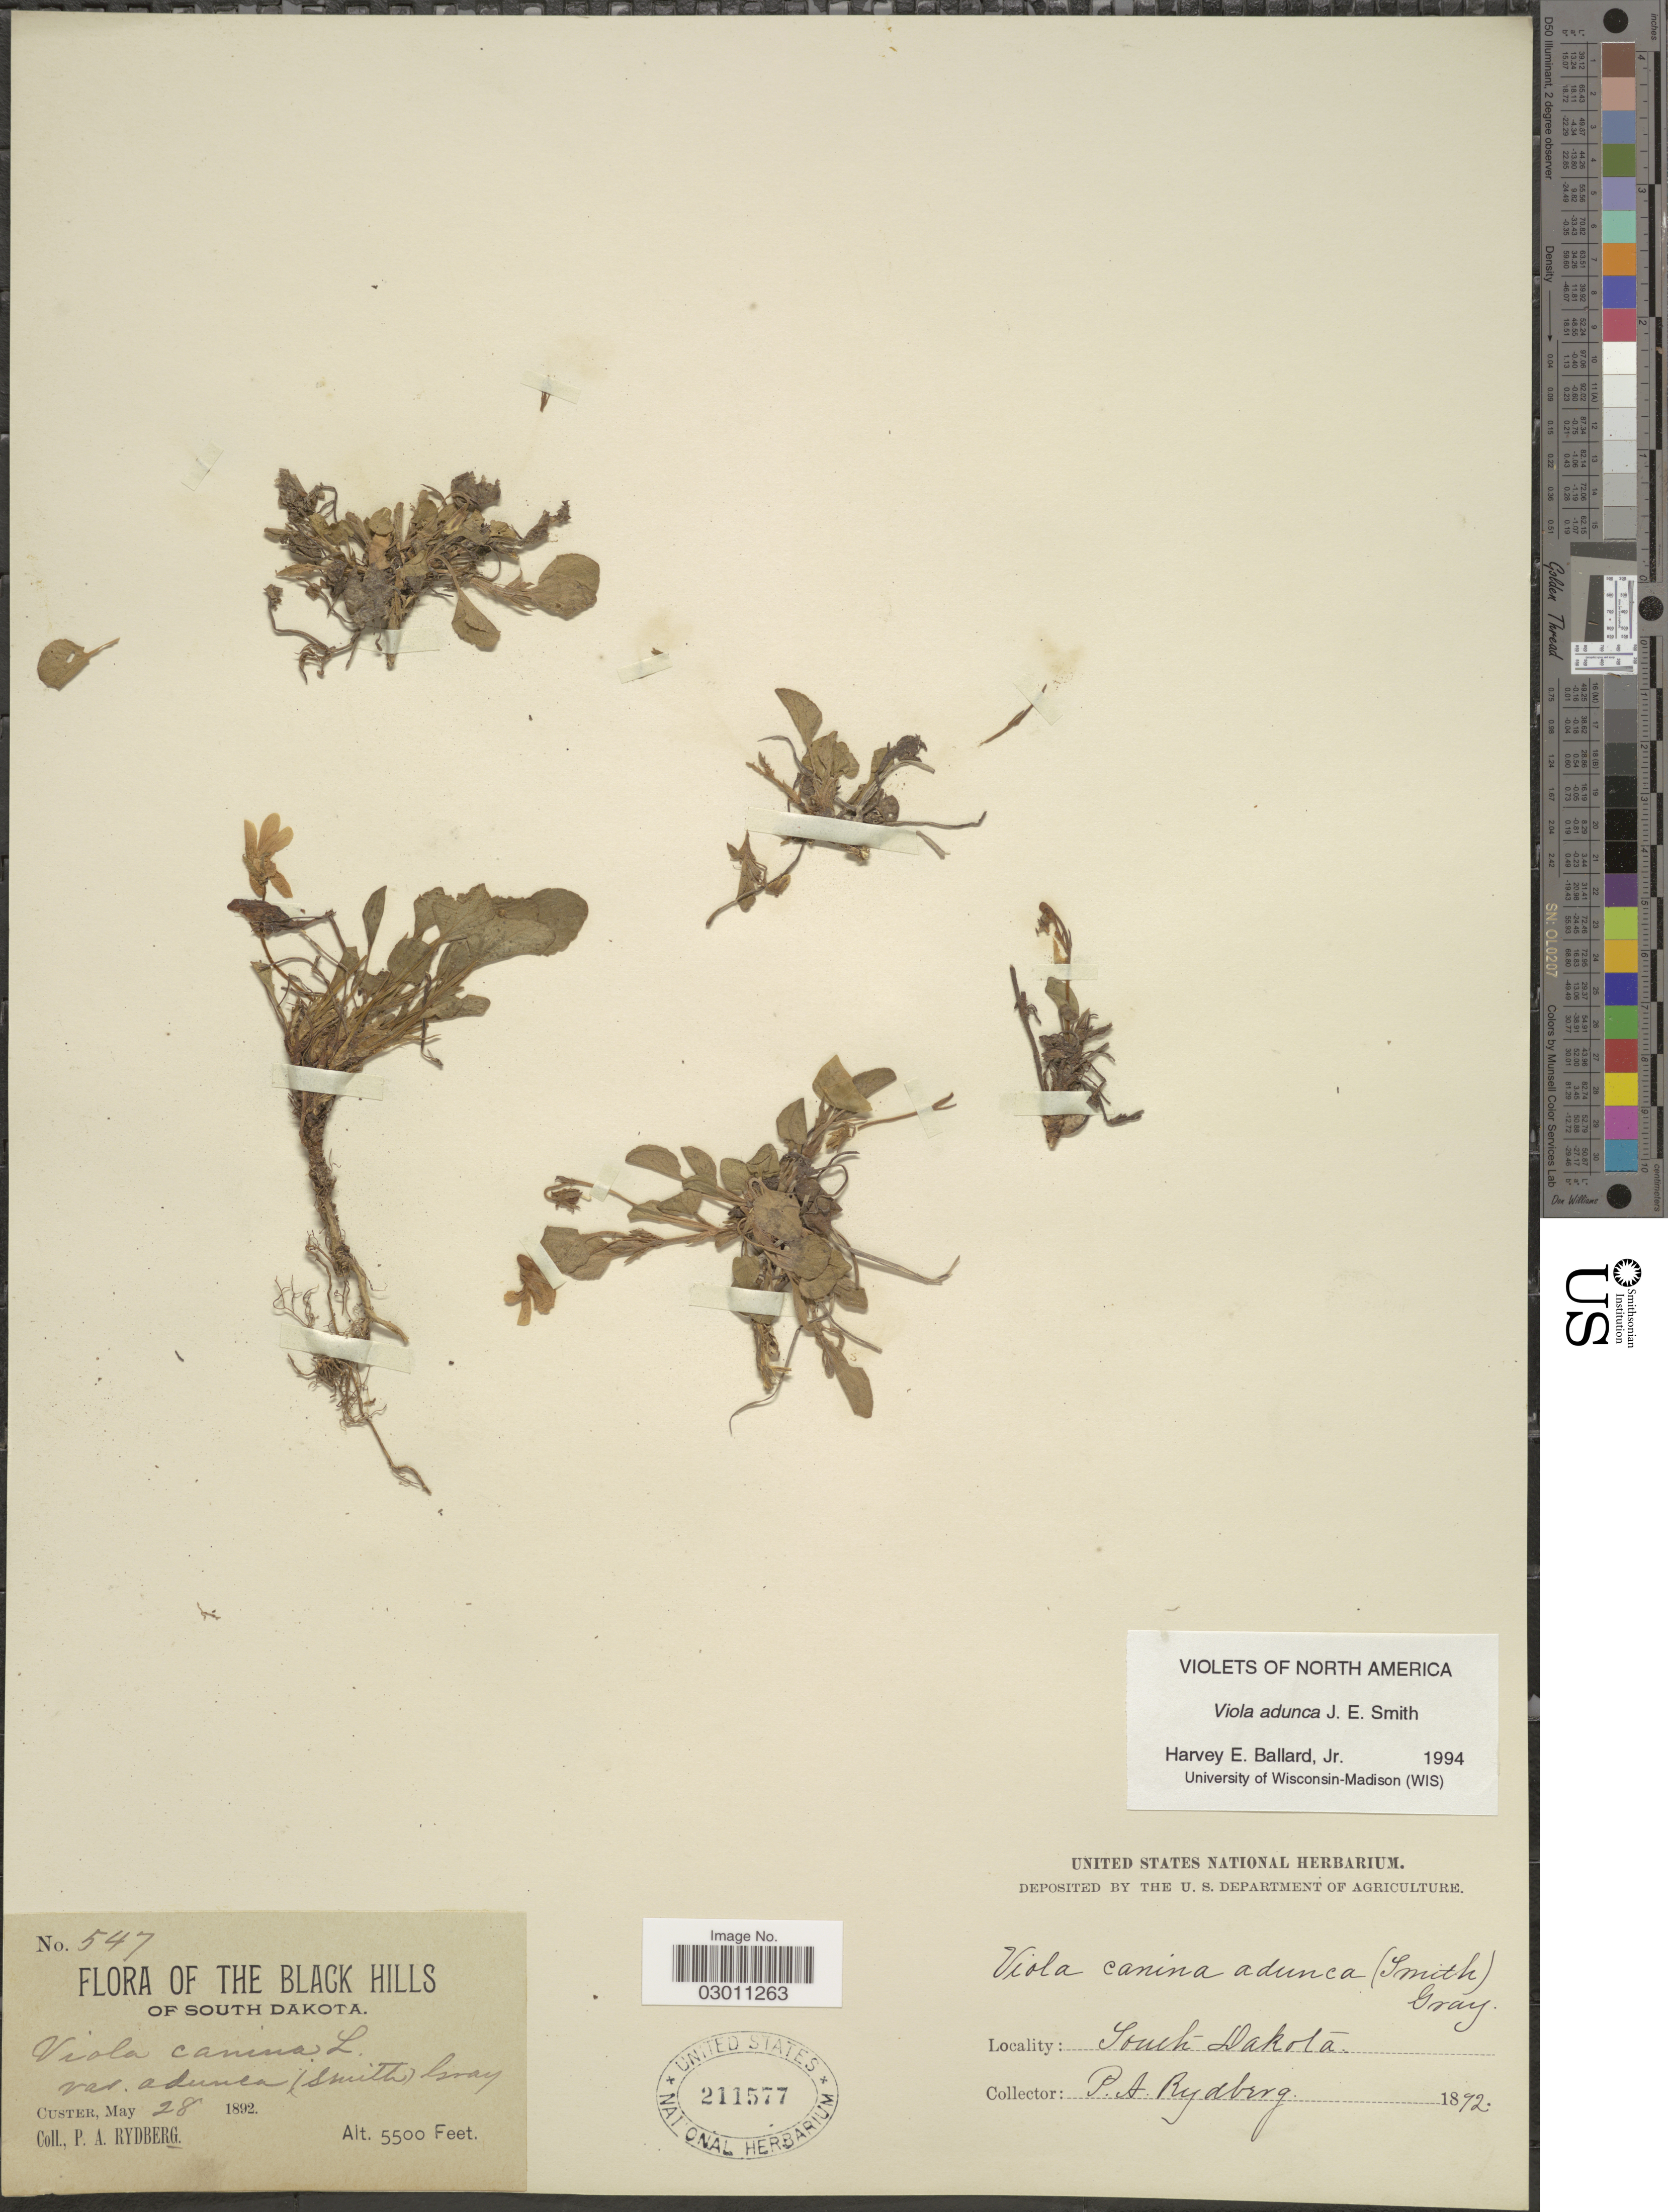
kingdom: Plantae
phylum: Tracheophyta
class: Magnoliopsida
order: Malpighiales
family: Violaceae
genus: Viola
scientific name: Viola adunca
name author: Sm.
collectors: P. A. Rydberg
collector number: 547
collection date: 1892-05-28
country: United States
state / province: South Dakota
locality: Black Hills of South Dakota. Custer.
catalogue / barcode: US 211577